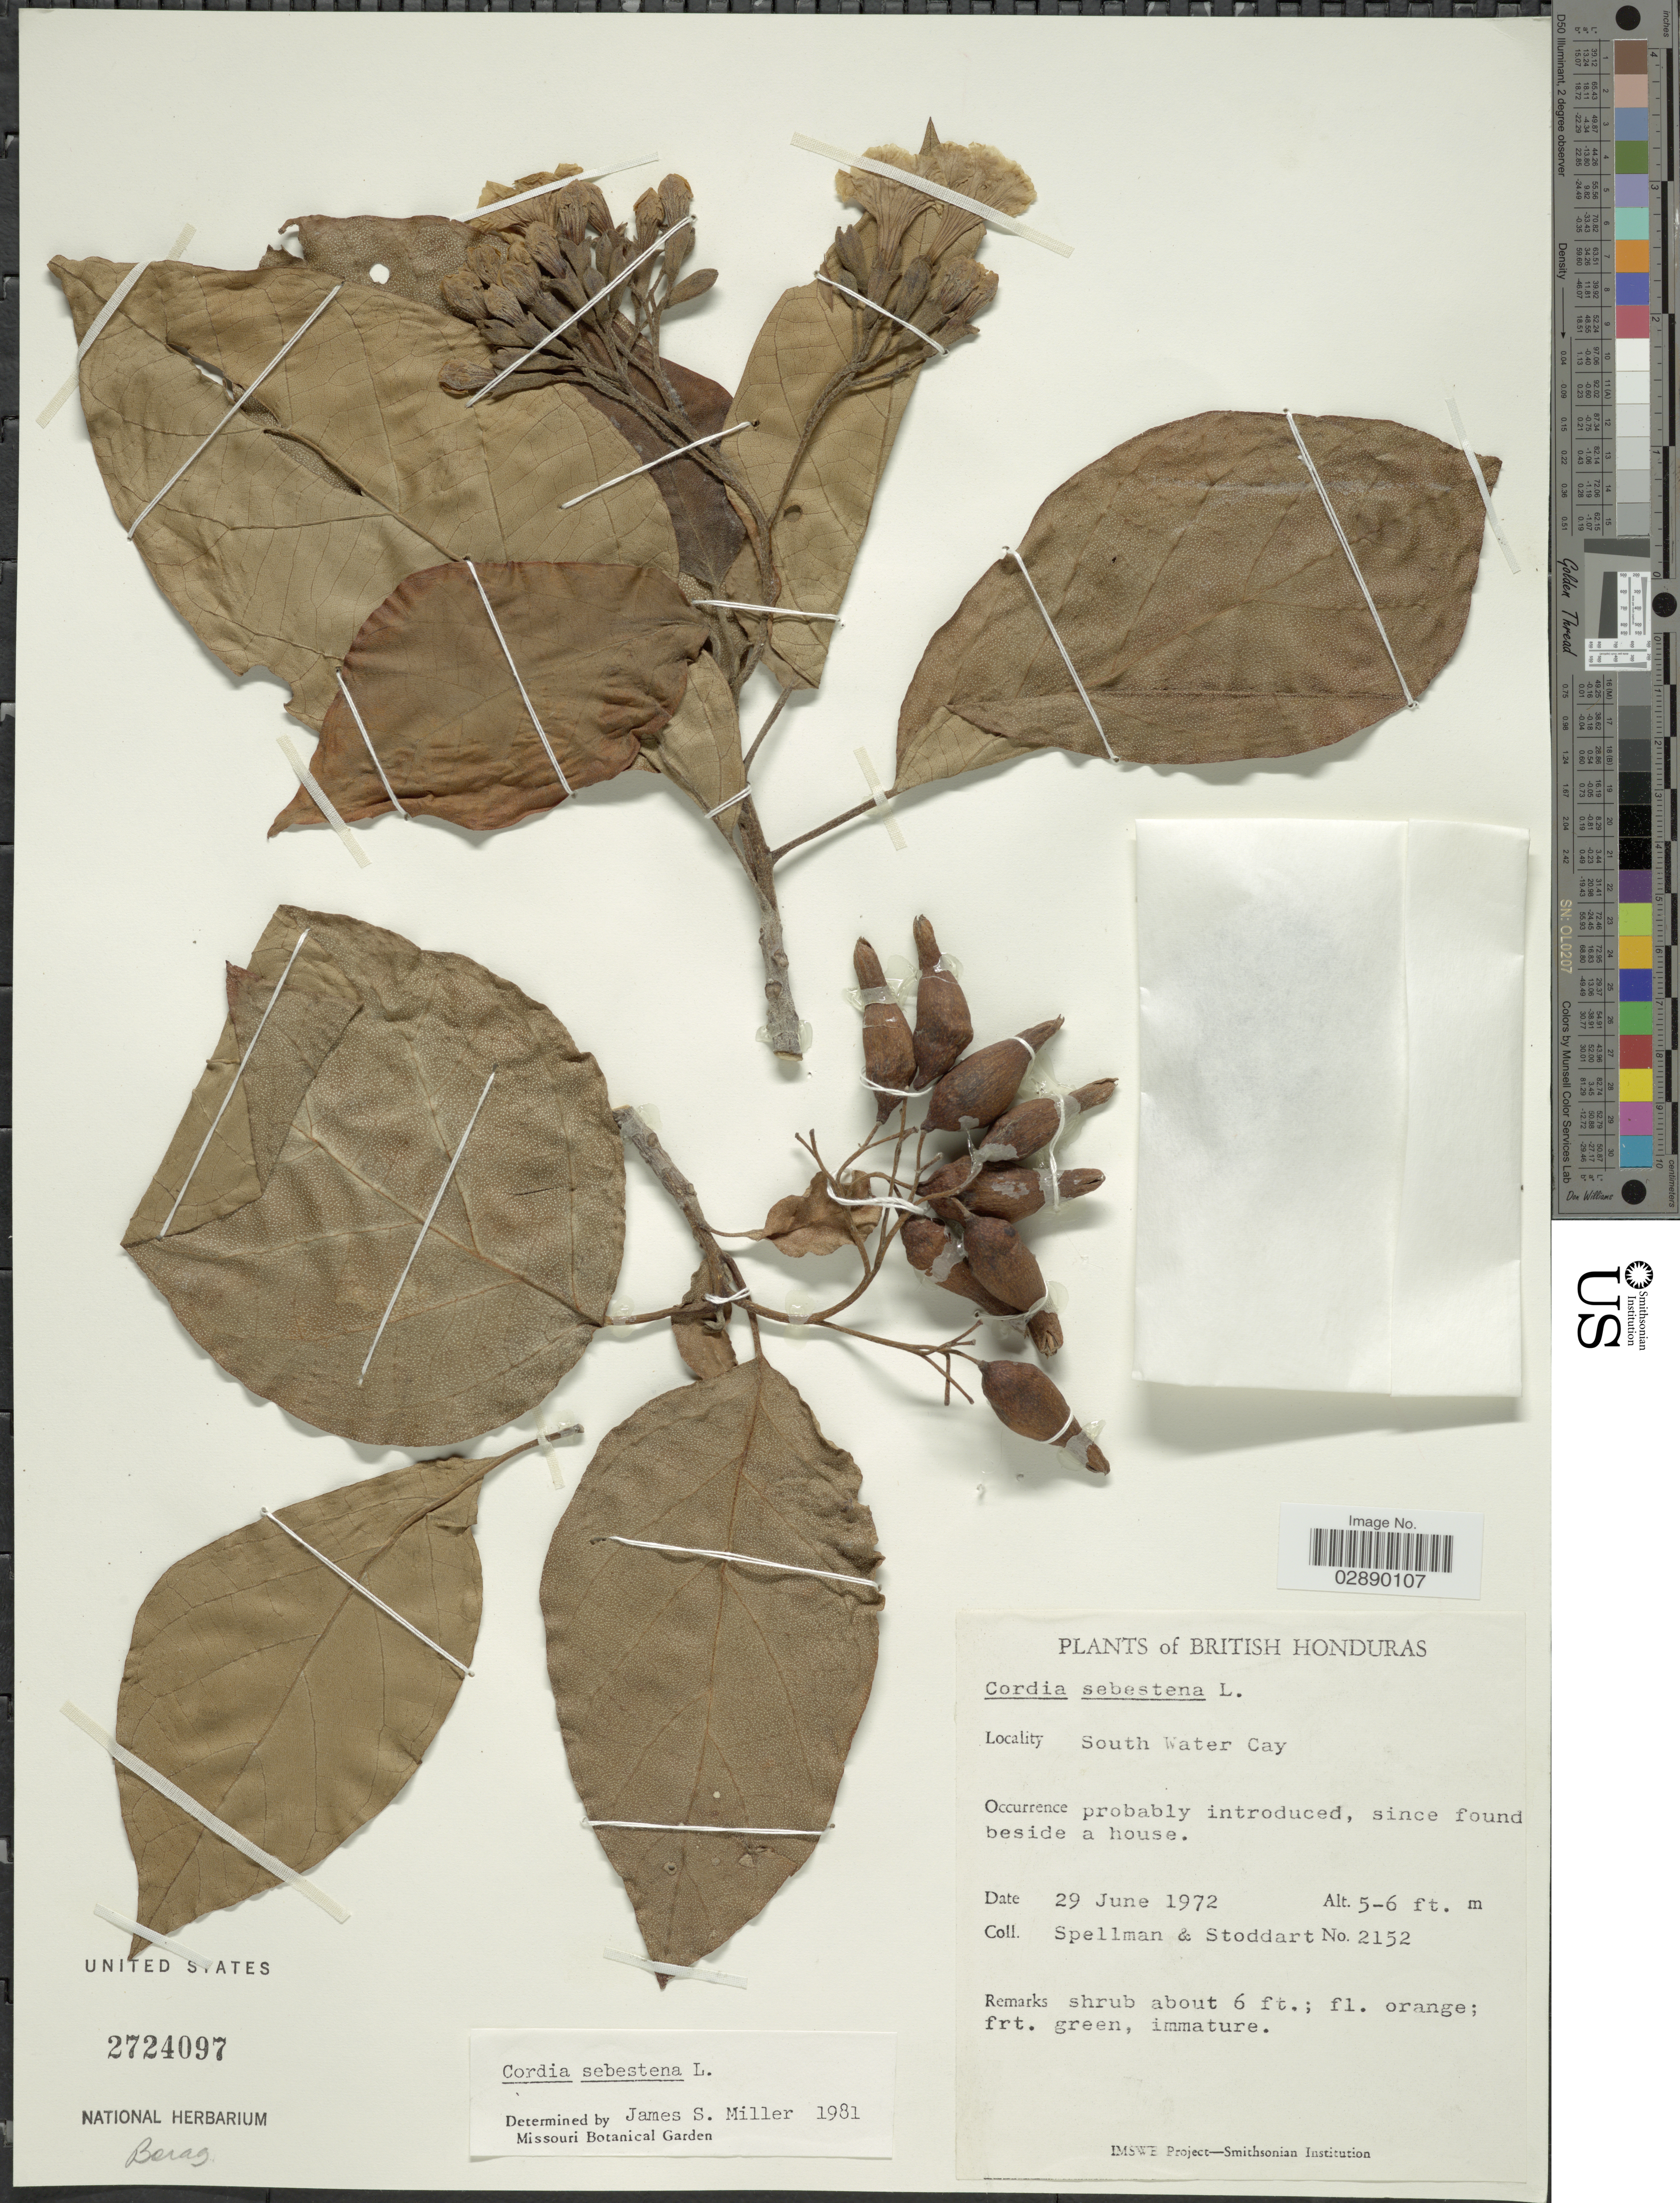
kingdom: Plantae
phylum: Tracheophyta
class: Magnoliopsida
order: Boraginales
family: Cordiaceae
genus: Cordia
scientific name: Cordia sebestena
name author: L.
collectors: Spellman, -- & -. Stoddart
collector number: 2152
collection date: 1972-06-29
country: Belize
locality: British Honduras. South Water Cay.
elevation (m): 2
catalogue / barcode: US 2724097